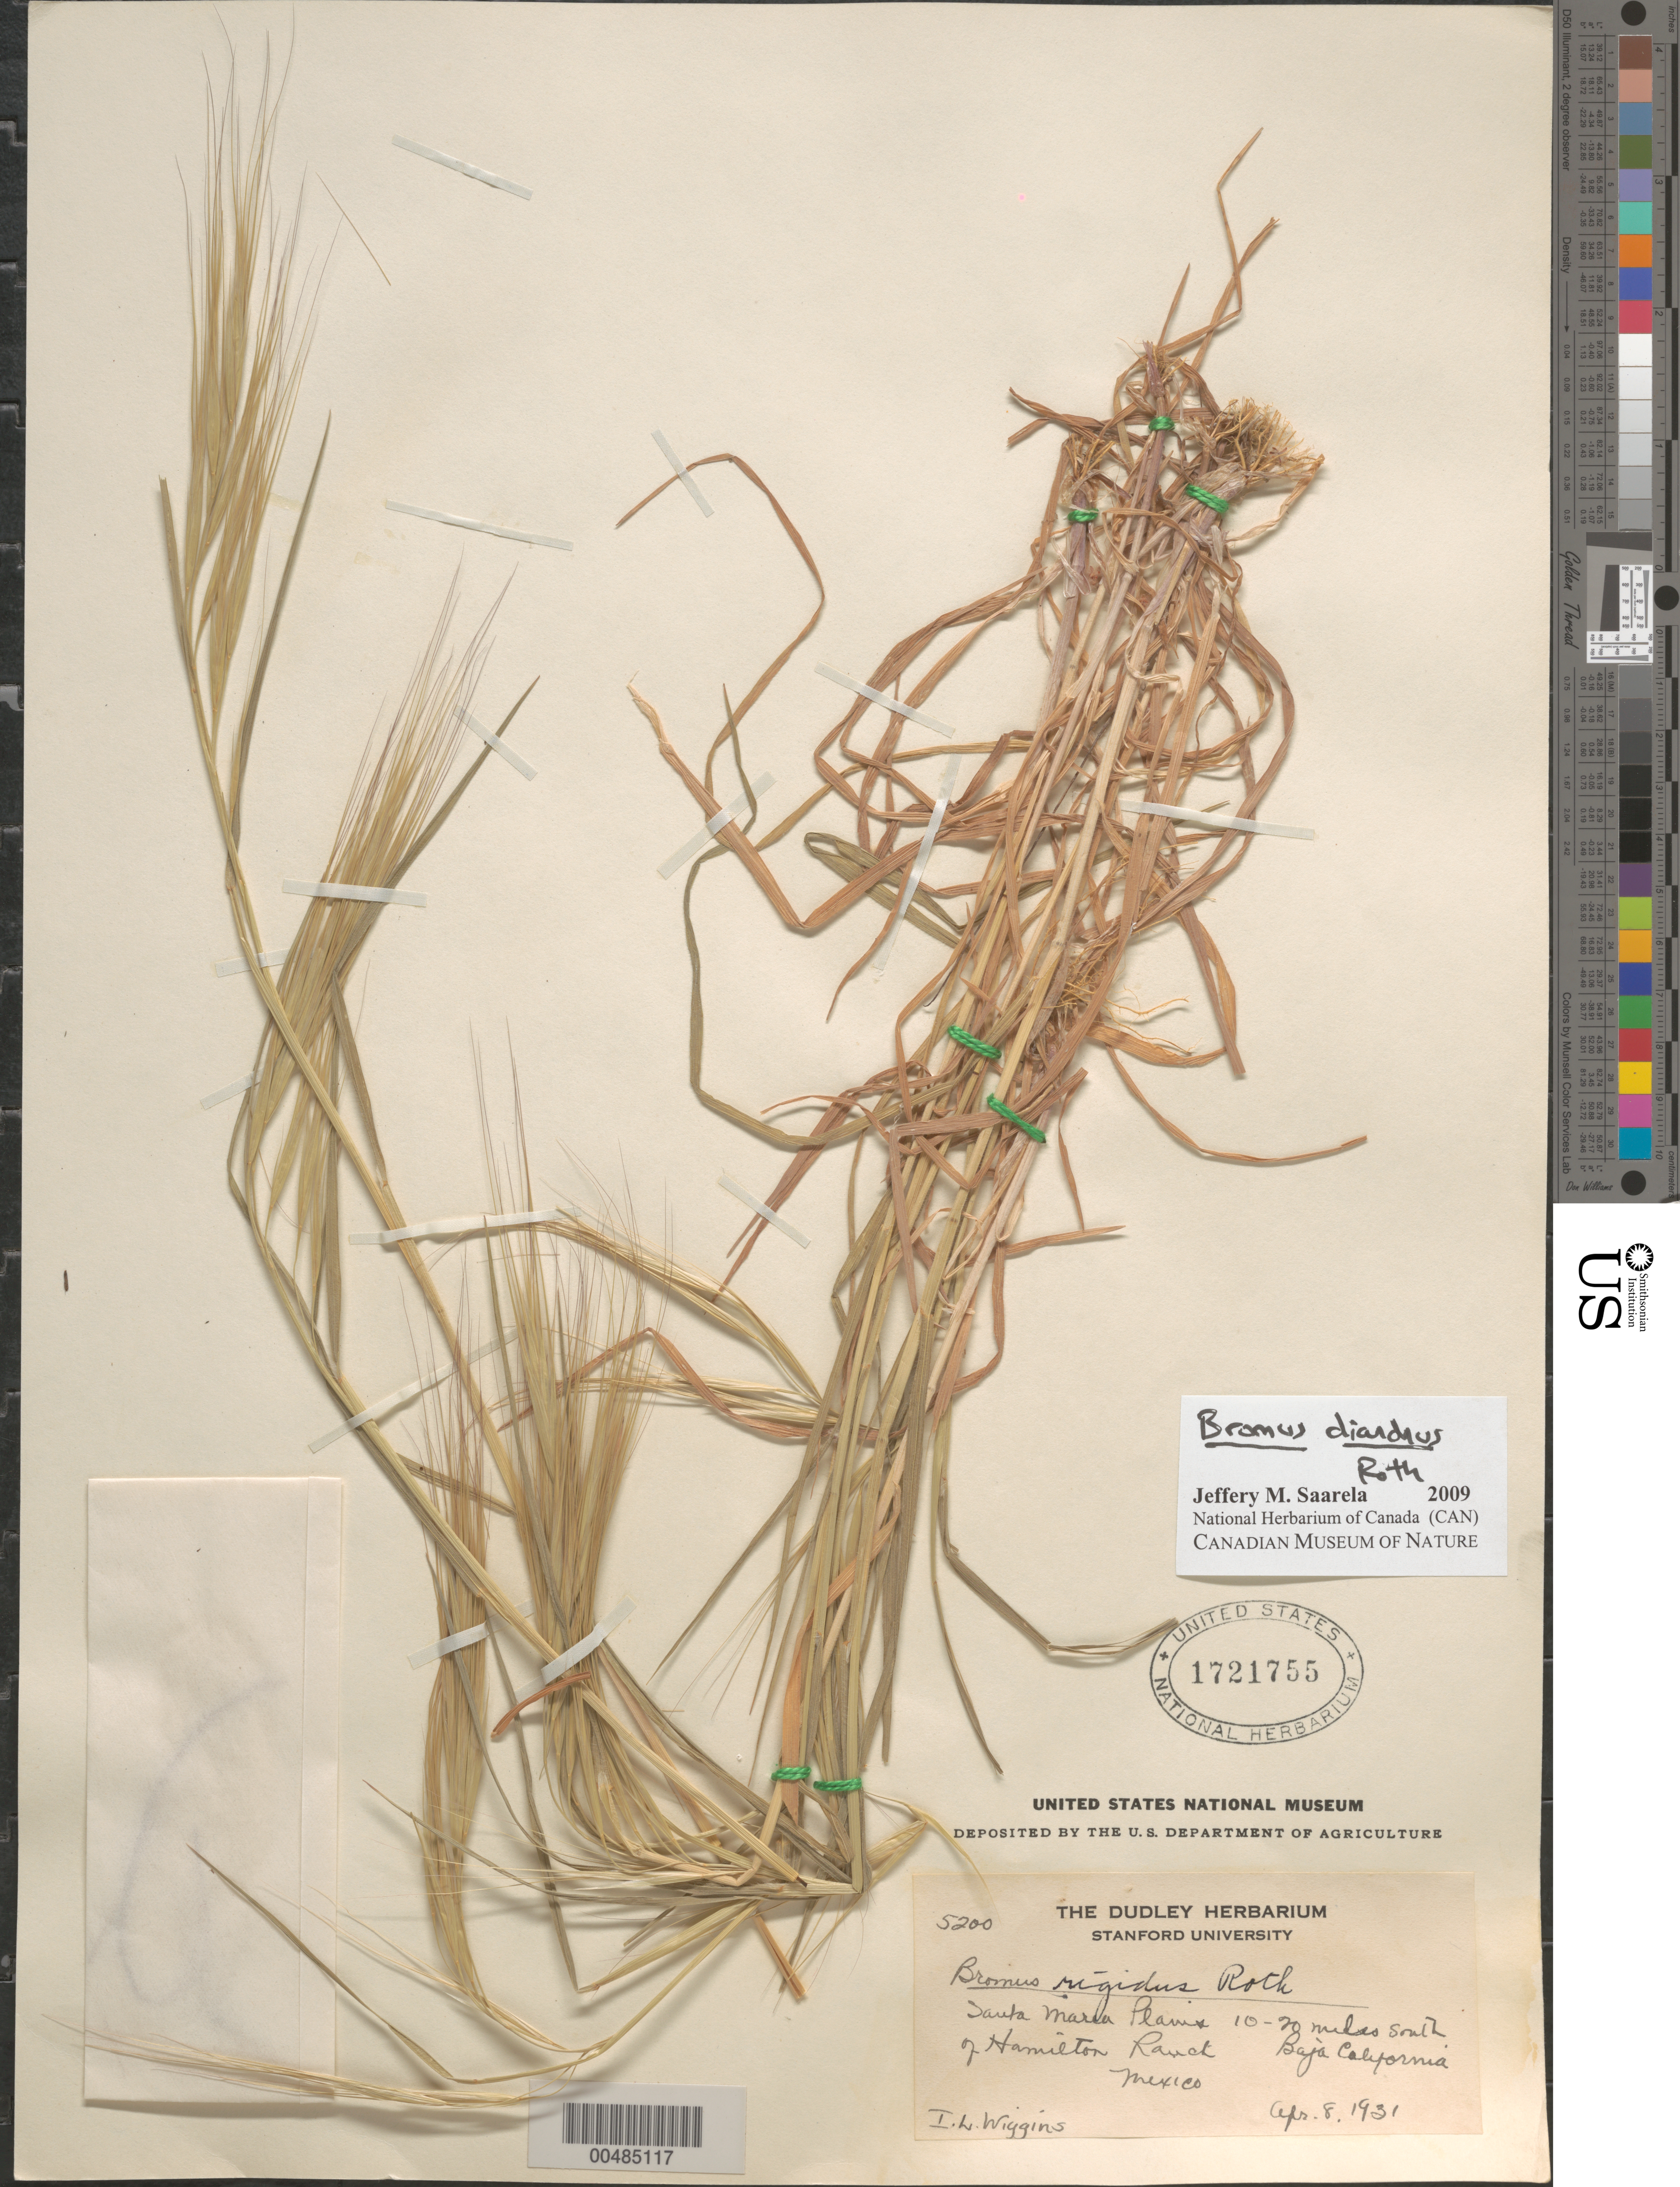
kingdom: Plantae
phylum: Tracheophyta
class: Liliopsida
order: Poales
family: Poaceae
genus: Bromus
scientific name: Bromus diandrus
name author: Roth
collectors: I. L. Wiggins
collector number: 5200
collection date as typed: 8 Apr 1931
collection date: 1931-04-08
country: Mexico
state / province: Baja California Norte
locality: Santa Maria Plains, 10-20 mi S of Hamilton Ranch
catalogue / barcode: US 1721755